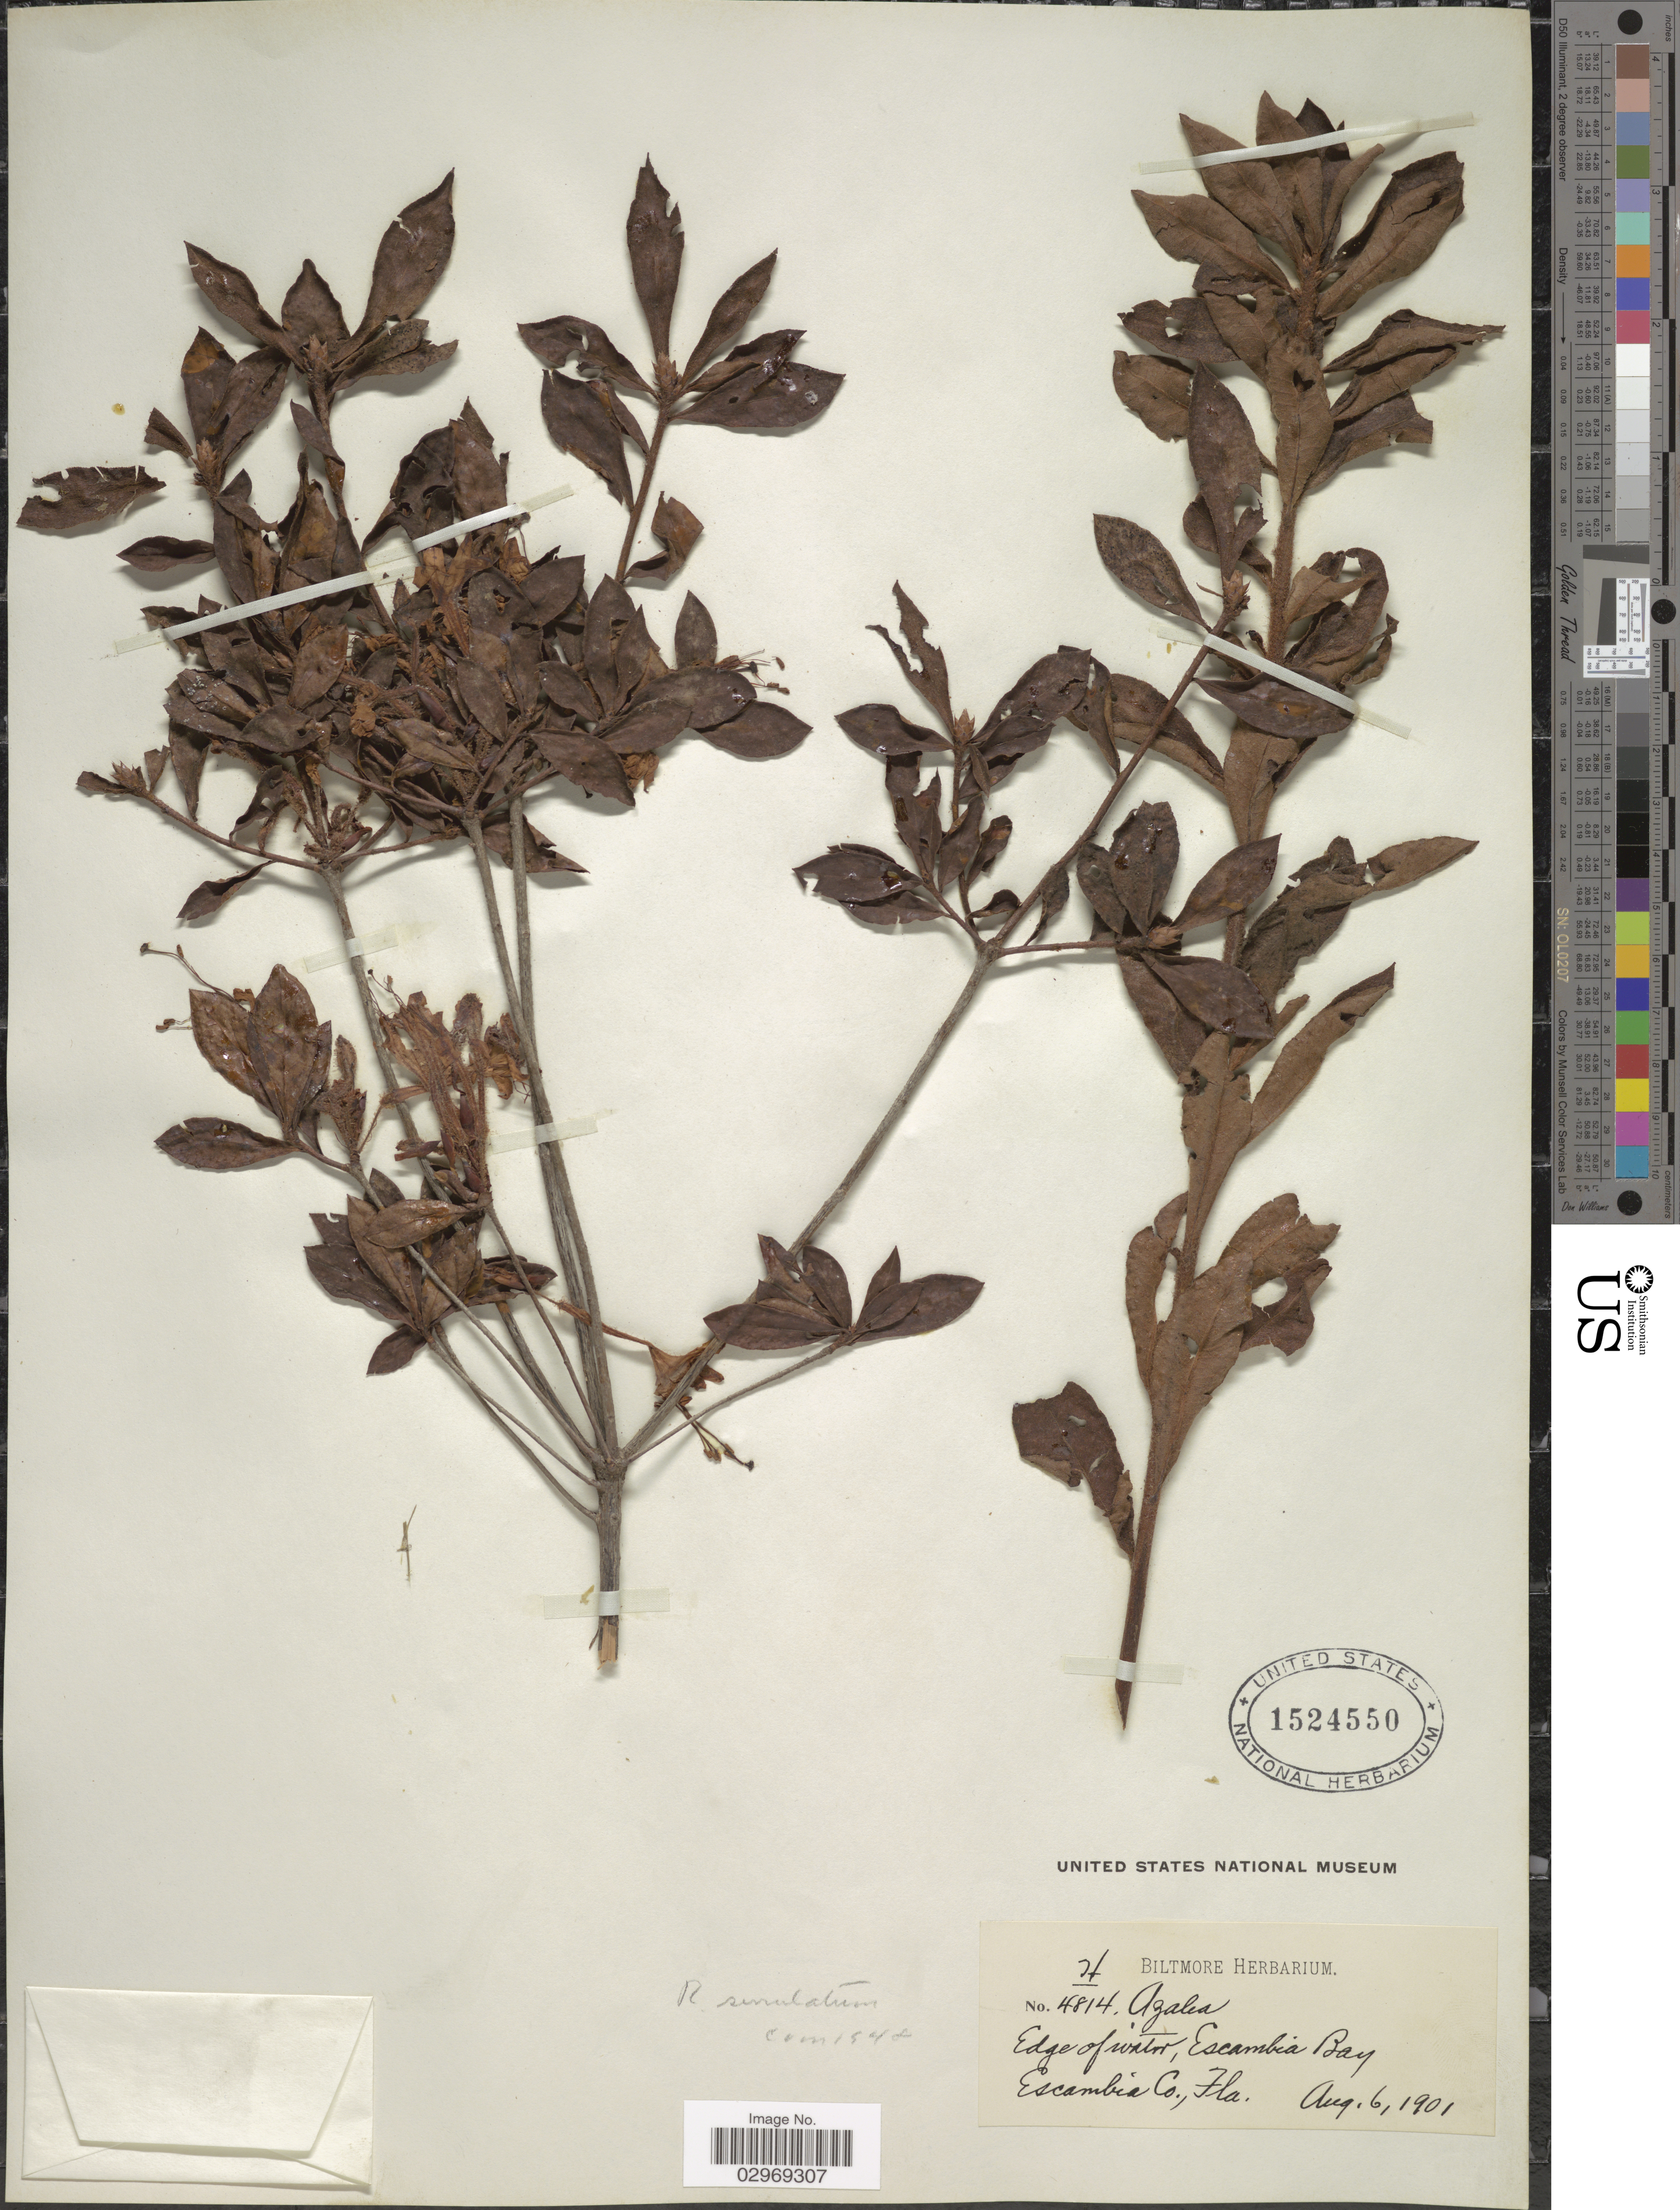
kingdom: Plantae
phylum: Tracheophyta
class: Magnoliopsida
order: Ericales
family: Ericaceae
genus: Rhododendron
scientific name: Rhododendron serrulatum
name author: (Small) Millais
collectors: ex herb. Biltmore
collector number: H/4814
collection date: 1901-08-06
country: United States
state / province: Florida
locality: Escambia Bay, Escambia Co.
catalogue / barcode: US 1524550